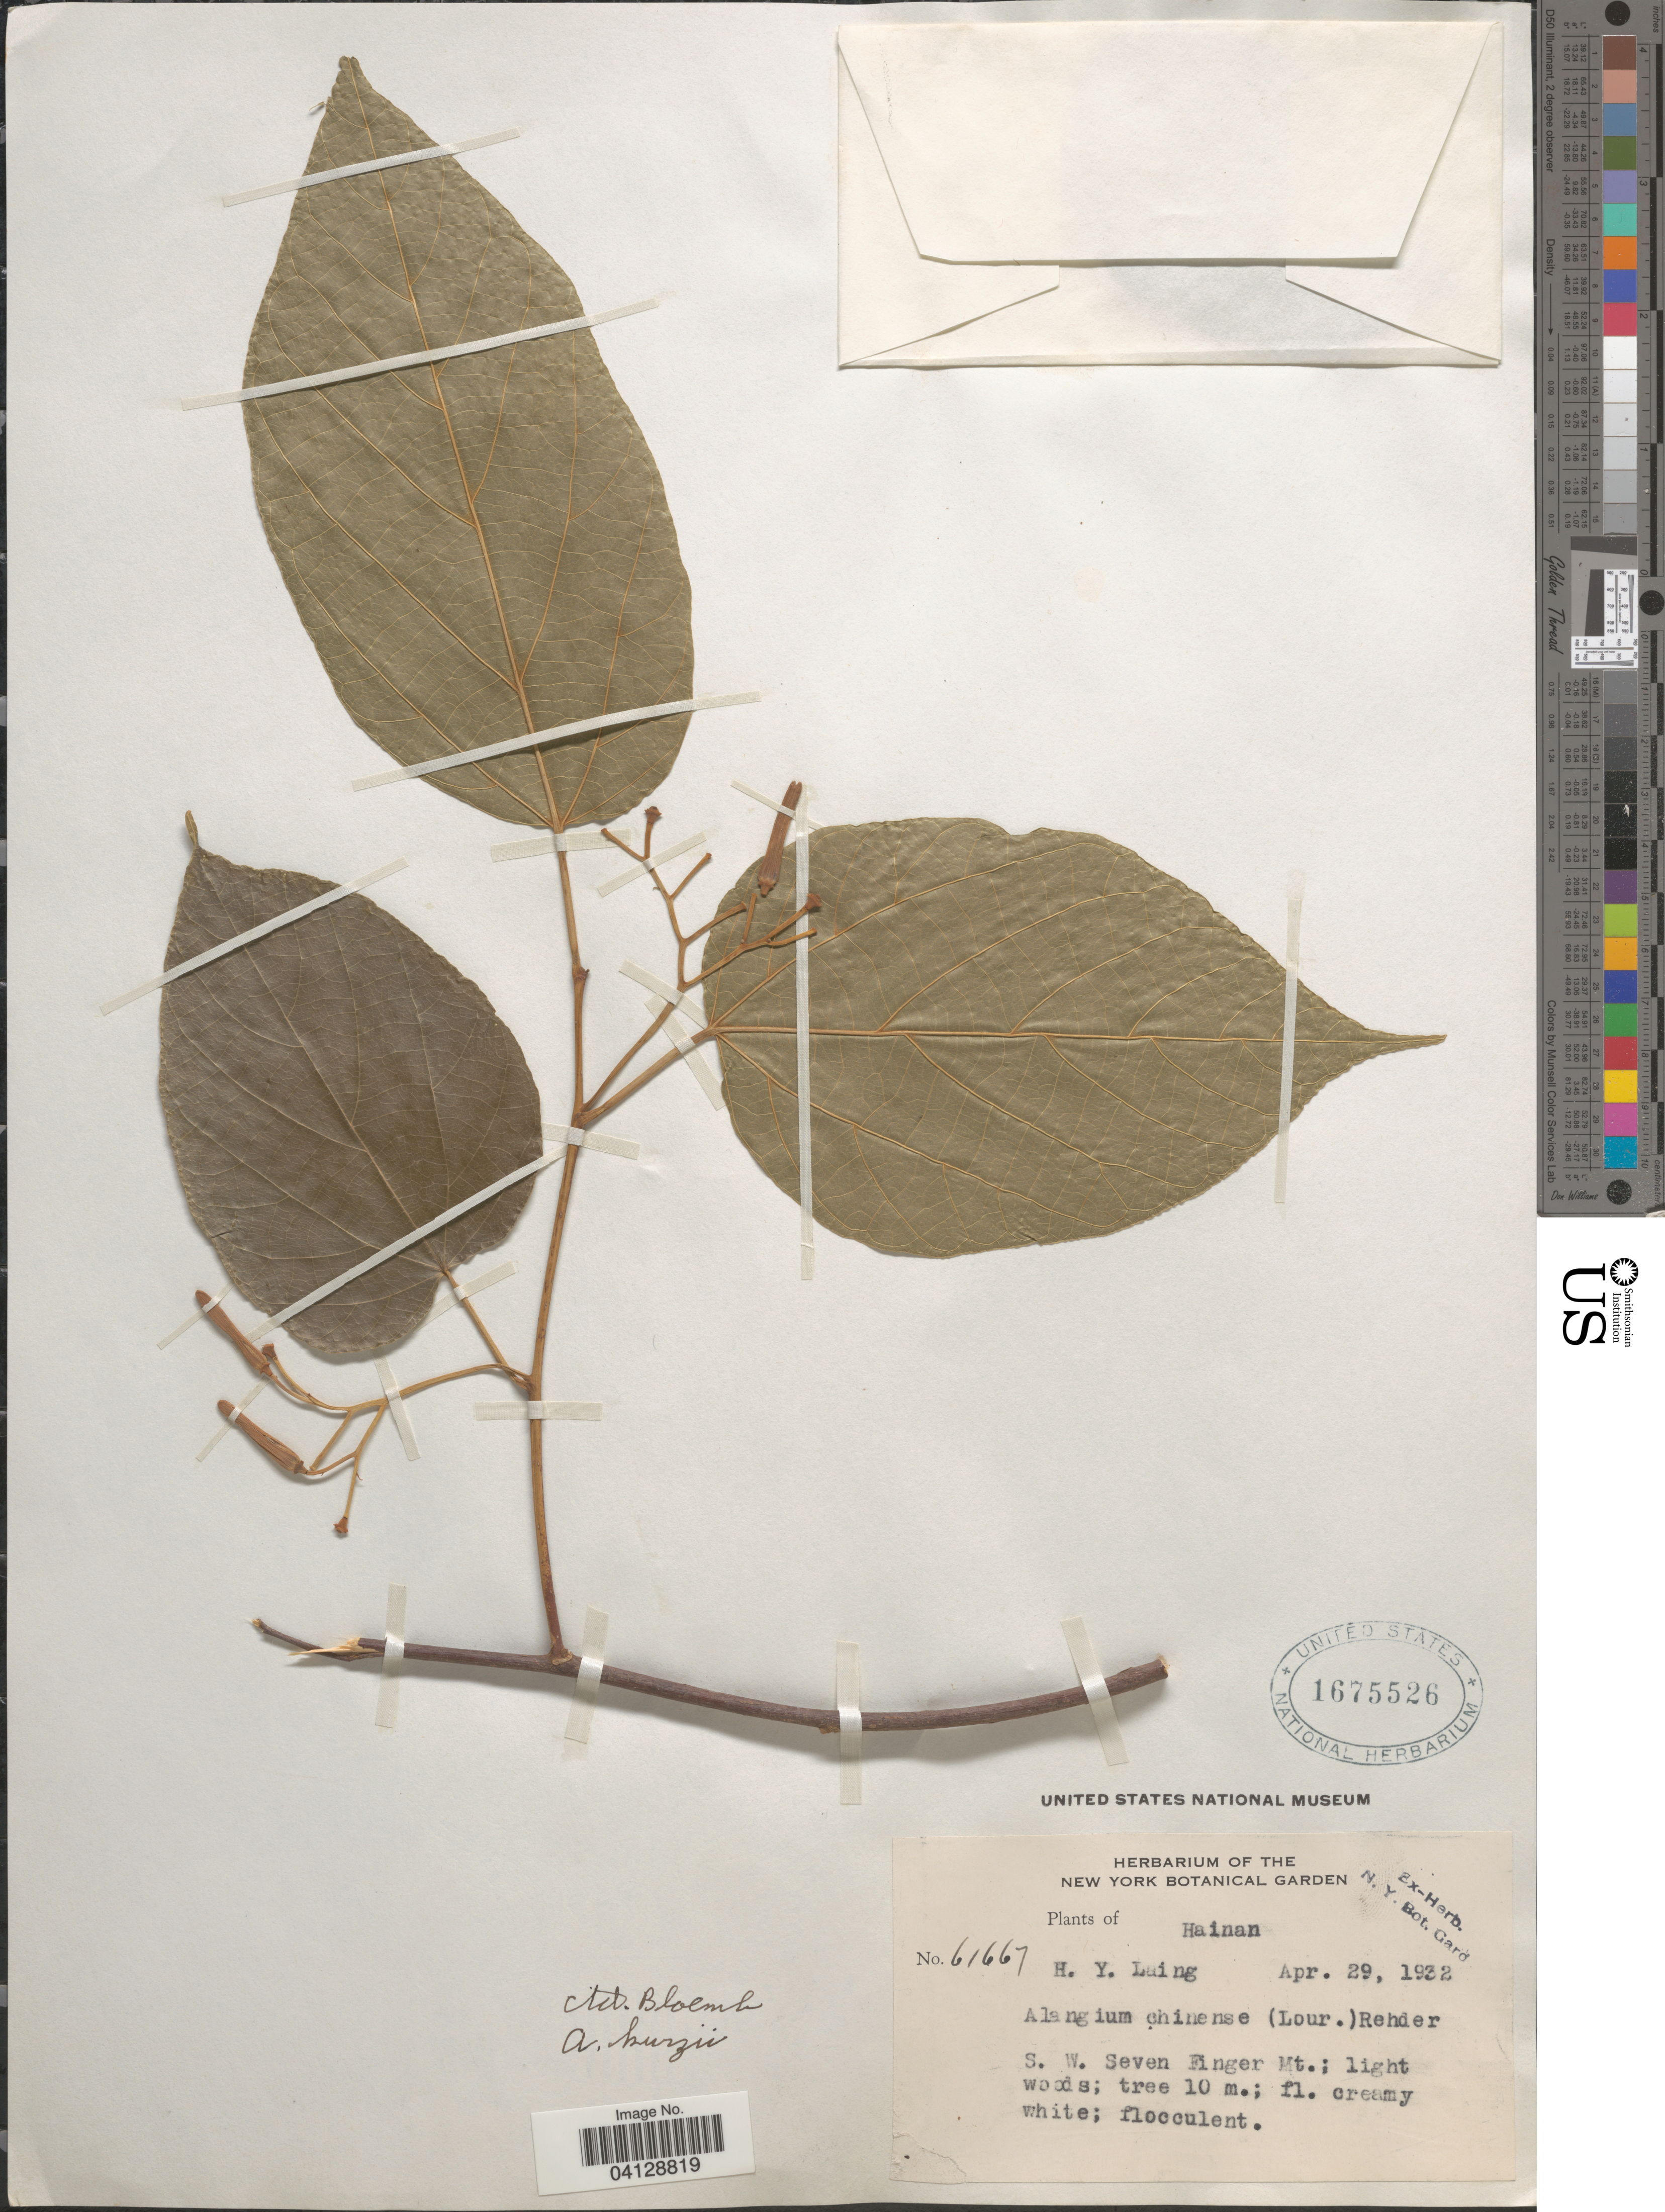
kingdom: Plantae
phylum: Tracheophyta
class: Magnoliopsida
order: Cornales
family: Cornaceae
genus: Alangium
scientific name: Alangium kurzii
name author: Craib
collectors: H. Laing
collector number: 61667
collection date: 1932-04-29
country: China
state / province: Hainan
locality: S. W. Seven Finger Mt.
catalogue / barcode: US 1675526